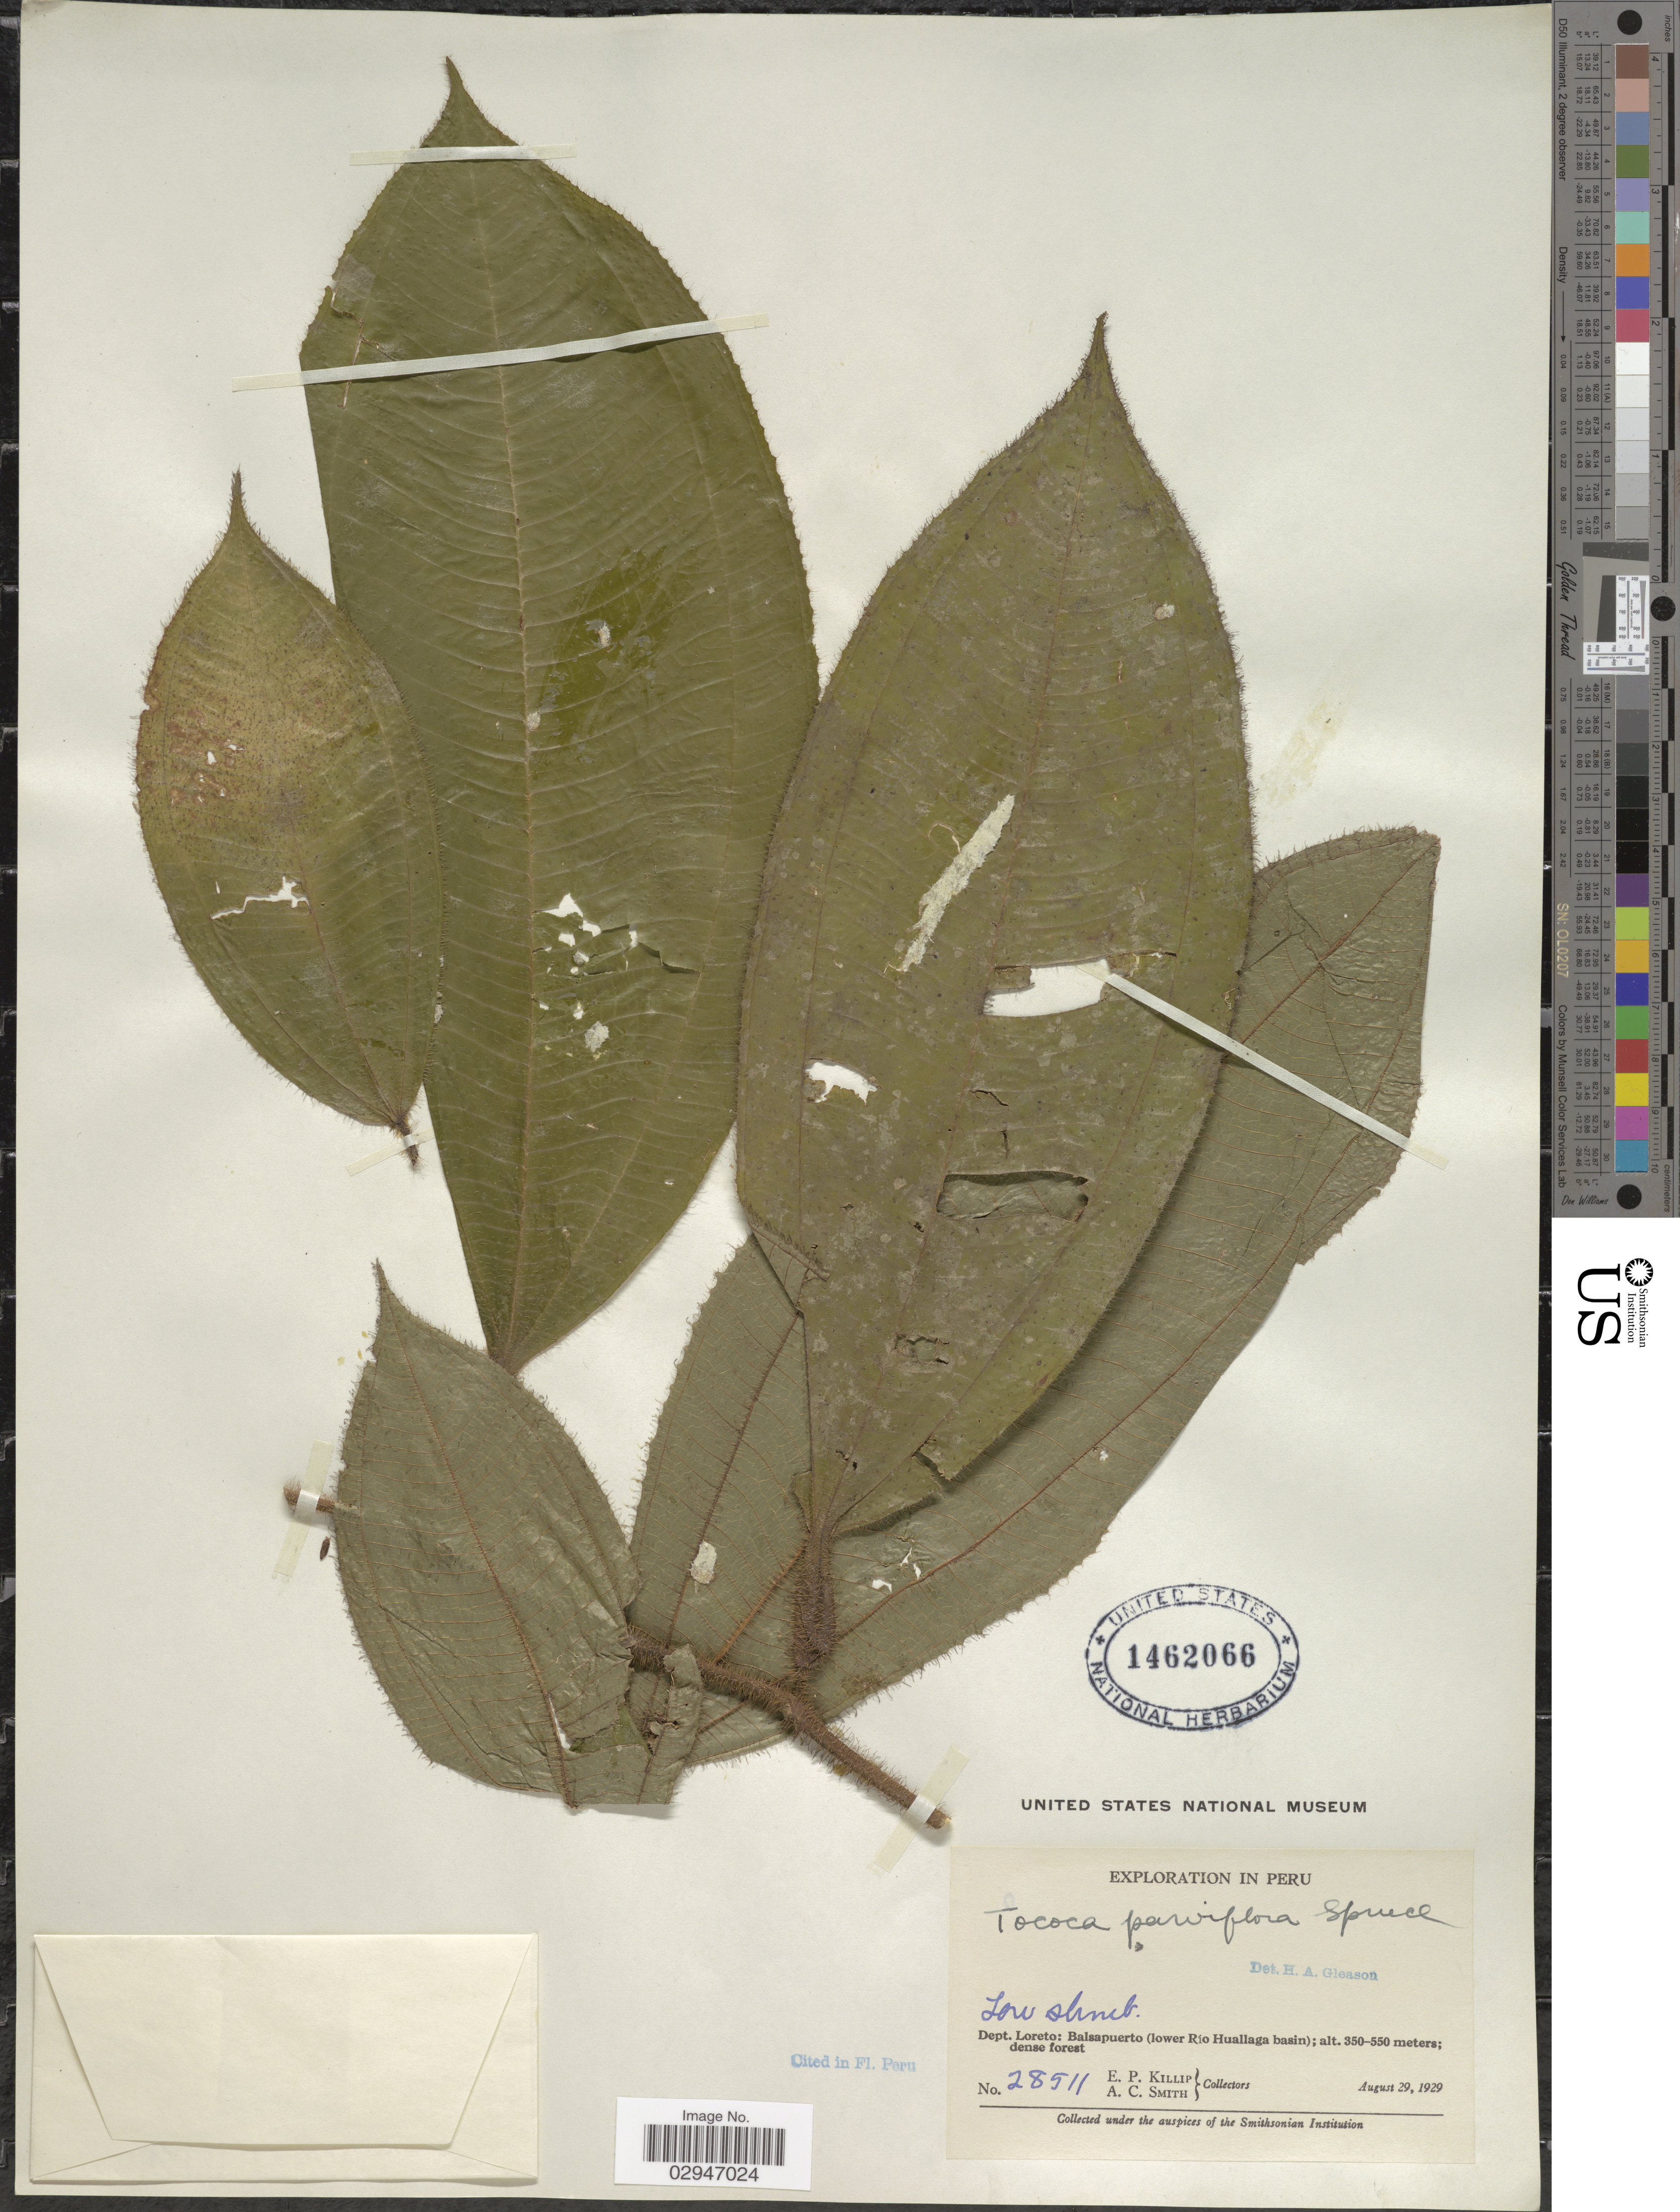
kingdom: Plantae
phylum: Tracheophyta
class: Magnoliopsida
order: Myrtales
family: Melastomataceae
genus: Tococa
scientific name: Tococa parviflora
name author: Spruce ex Triana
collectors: E. P. Killip & A. C. Smith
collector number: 28911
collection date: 1929-08-29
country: Peru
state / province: Loreto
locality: Dept. Loreto: Balsapuerto (lower Rio Huallaga basin).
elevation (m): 350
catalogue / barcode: US 1462066